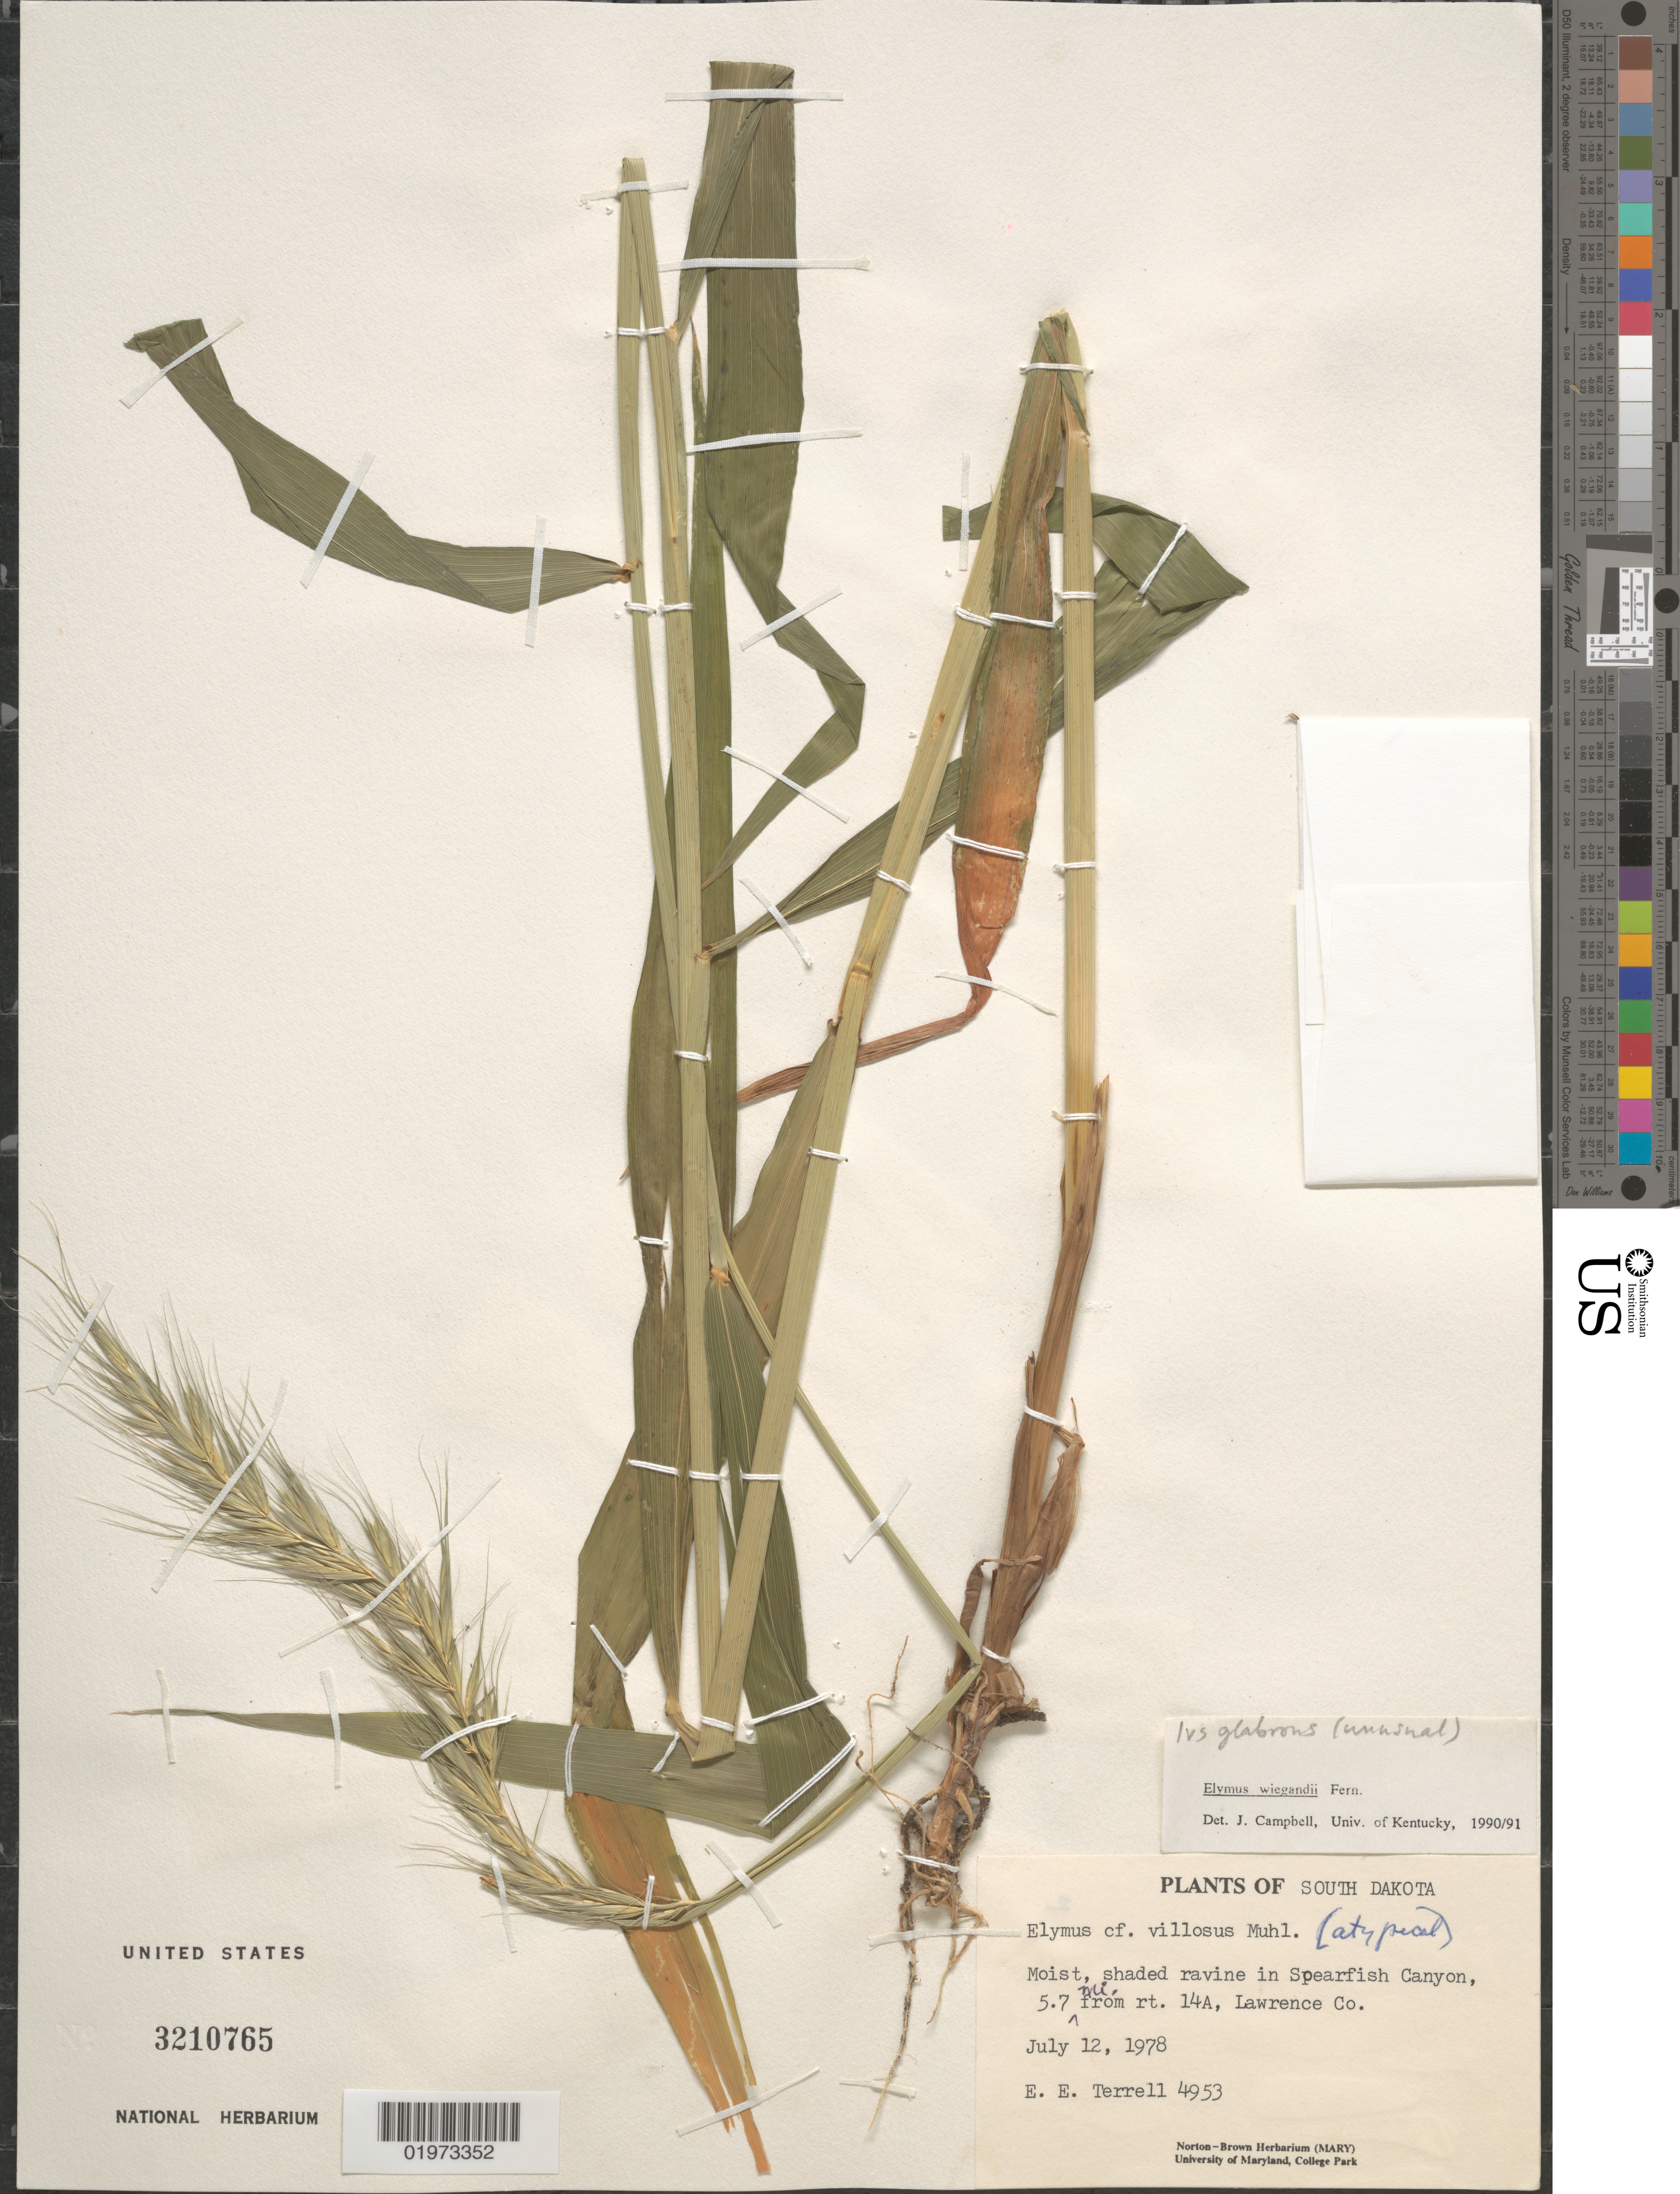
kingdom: Plantae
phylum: Tracheophyta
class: Liliopsida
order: Poales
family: Poaceae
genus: Elymus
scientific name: Elymus wiegandii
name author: Fernald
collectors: E. E. Terrell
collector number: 4953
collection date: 1978-07-12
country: United States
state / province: South Dakota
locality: Moist, shaded ravine in Spearfish Canyon, 5.7 mi. from rt. 14A, Lawrence Co.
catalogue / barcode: US 3210765